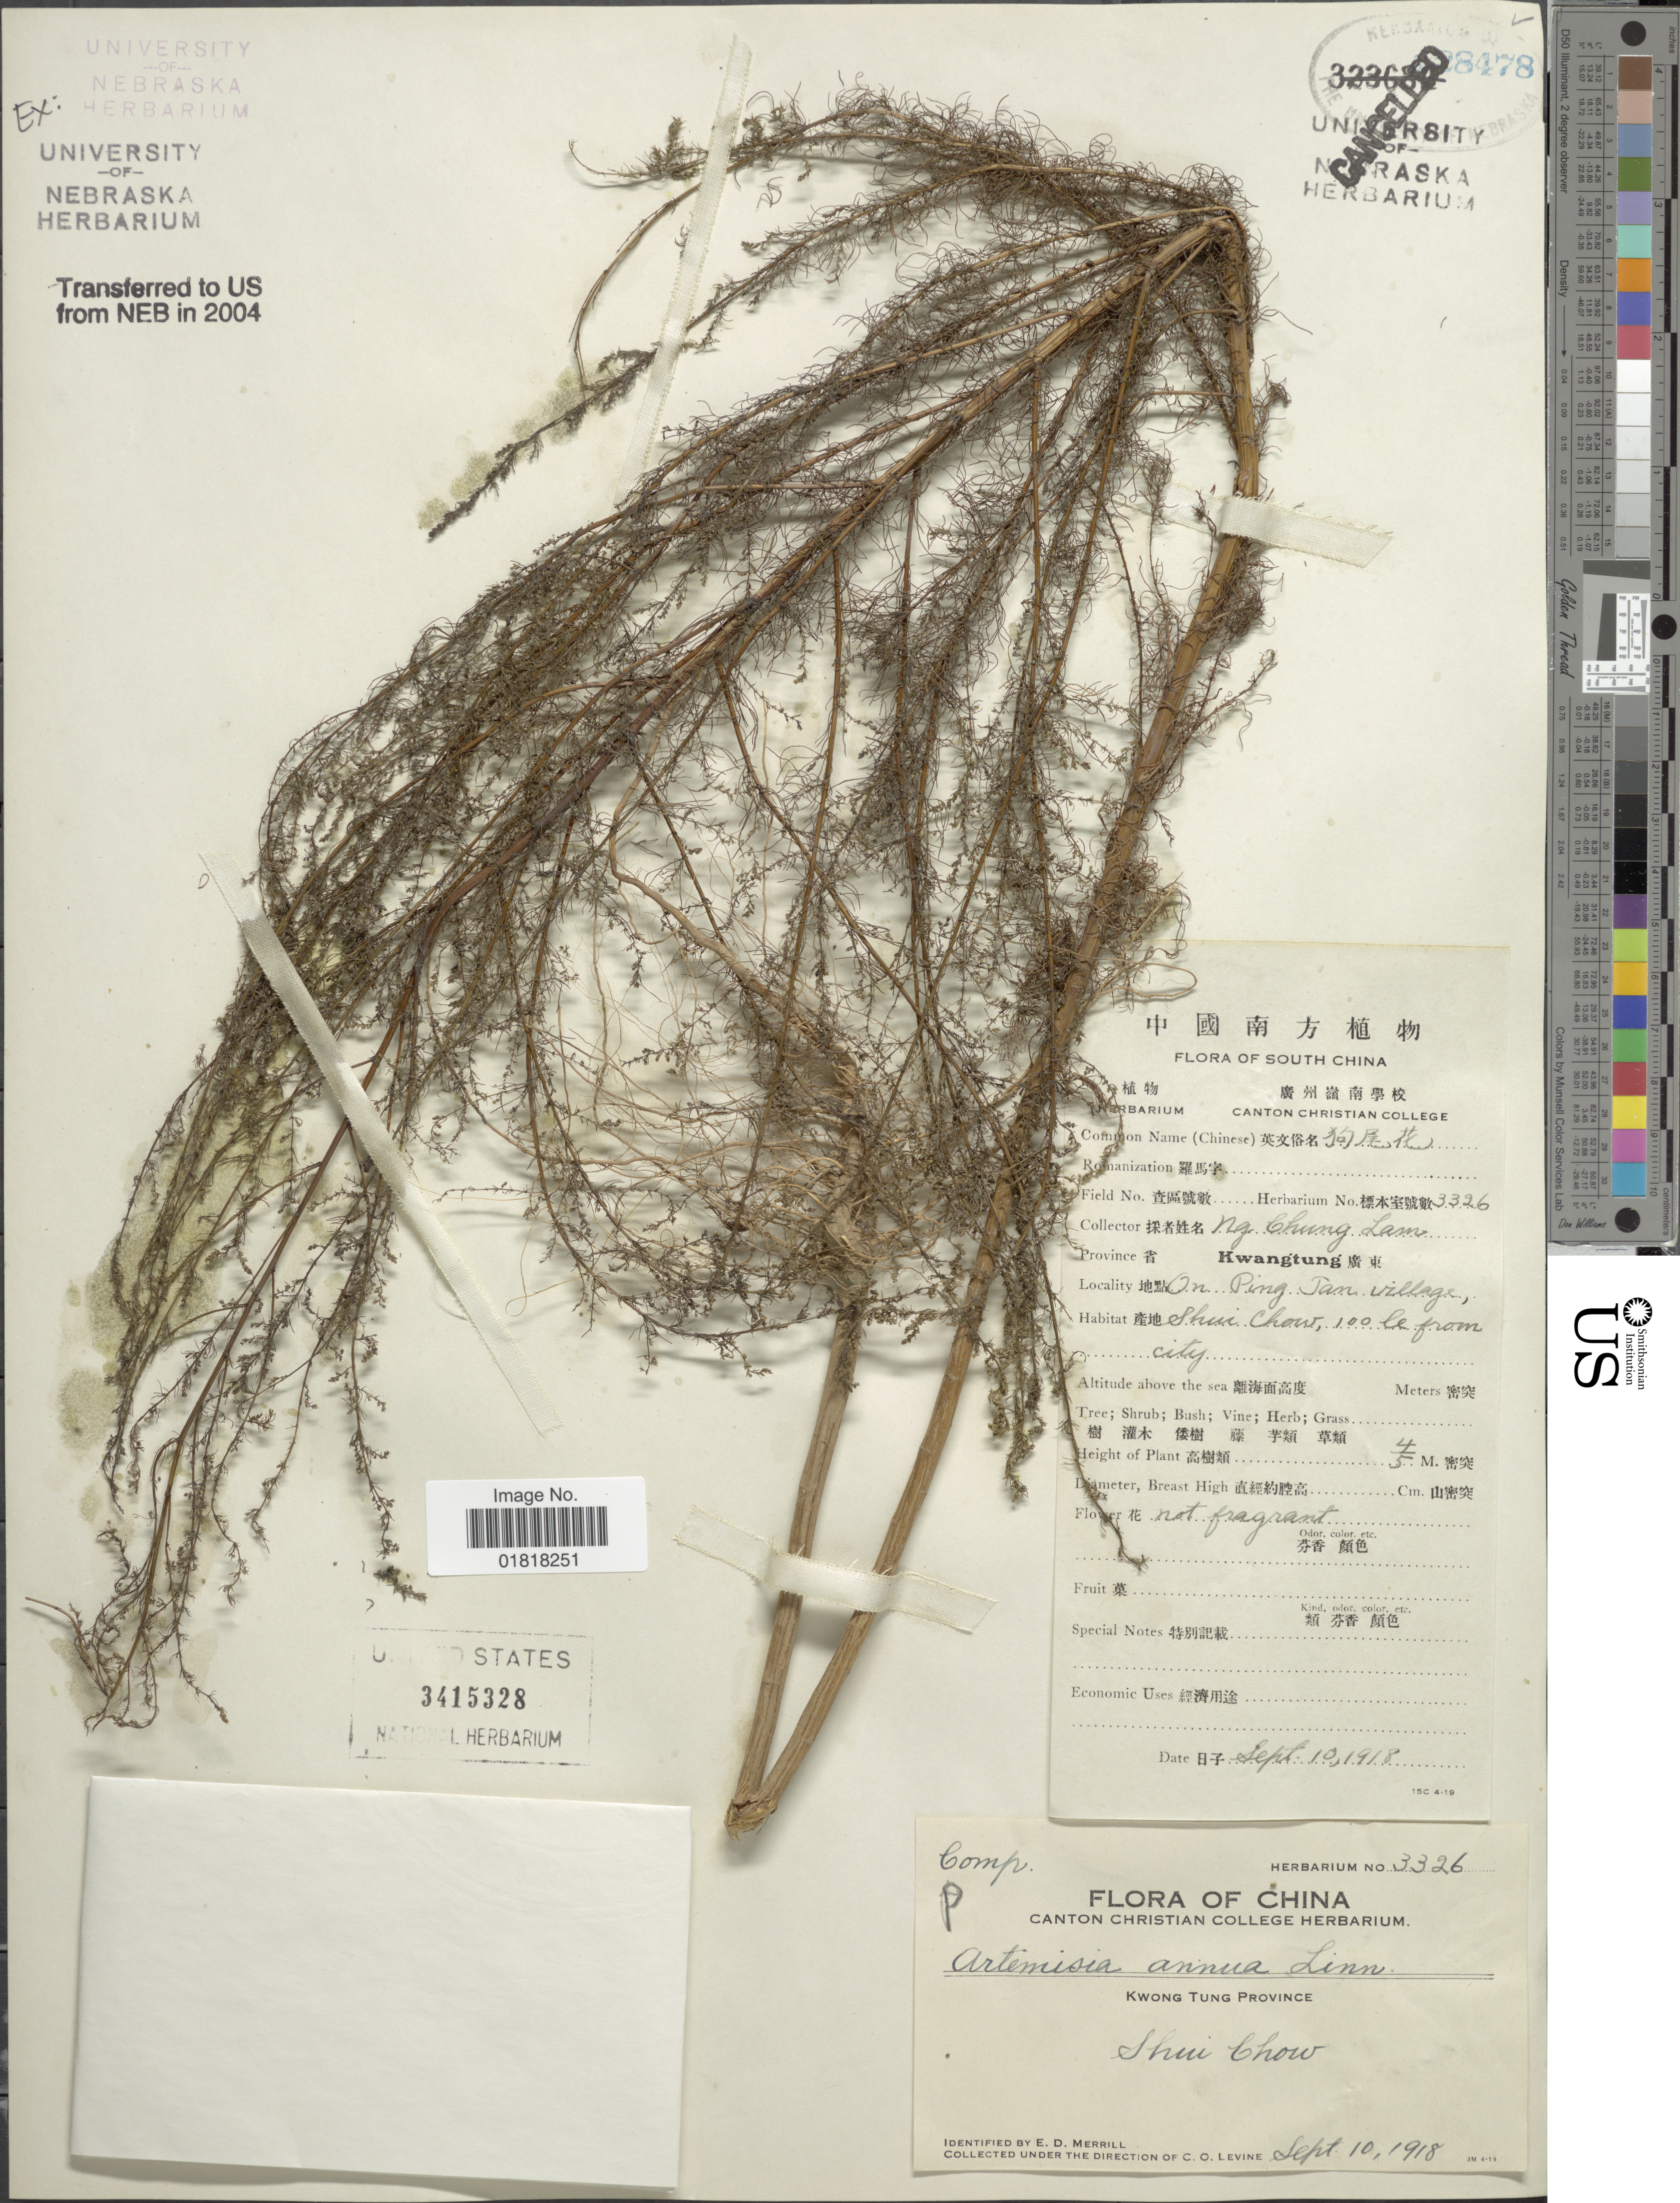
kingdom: Plantae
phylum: Tracheophyta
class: Magnoliopsida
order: Asterales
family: Asteraceae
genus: Artemisia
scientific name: Artemisia annua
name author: L.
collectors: N. C. Lam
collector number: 3326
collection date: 1918-09-10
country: China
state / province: Guangdong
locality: South China, on Ping Tan Village, Shui Chow, 100 le [interpreted] from city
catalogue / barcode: US 3415328